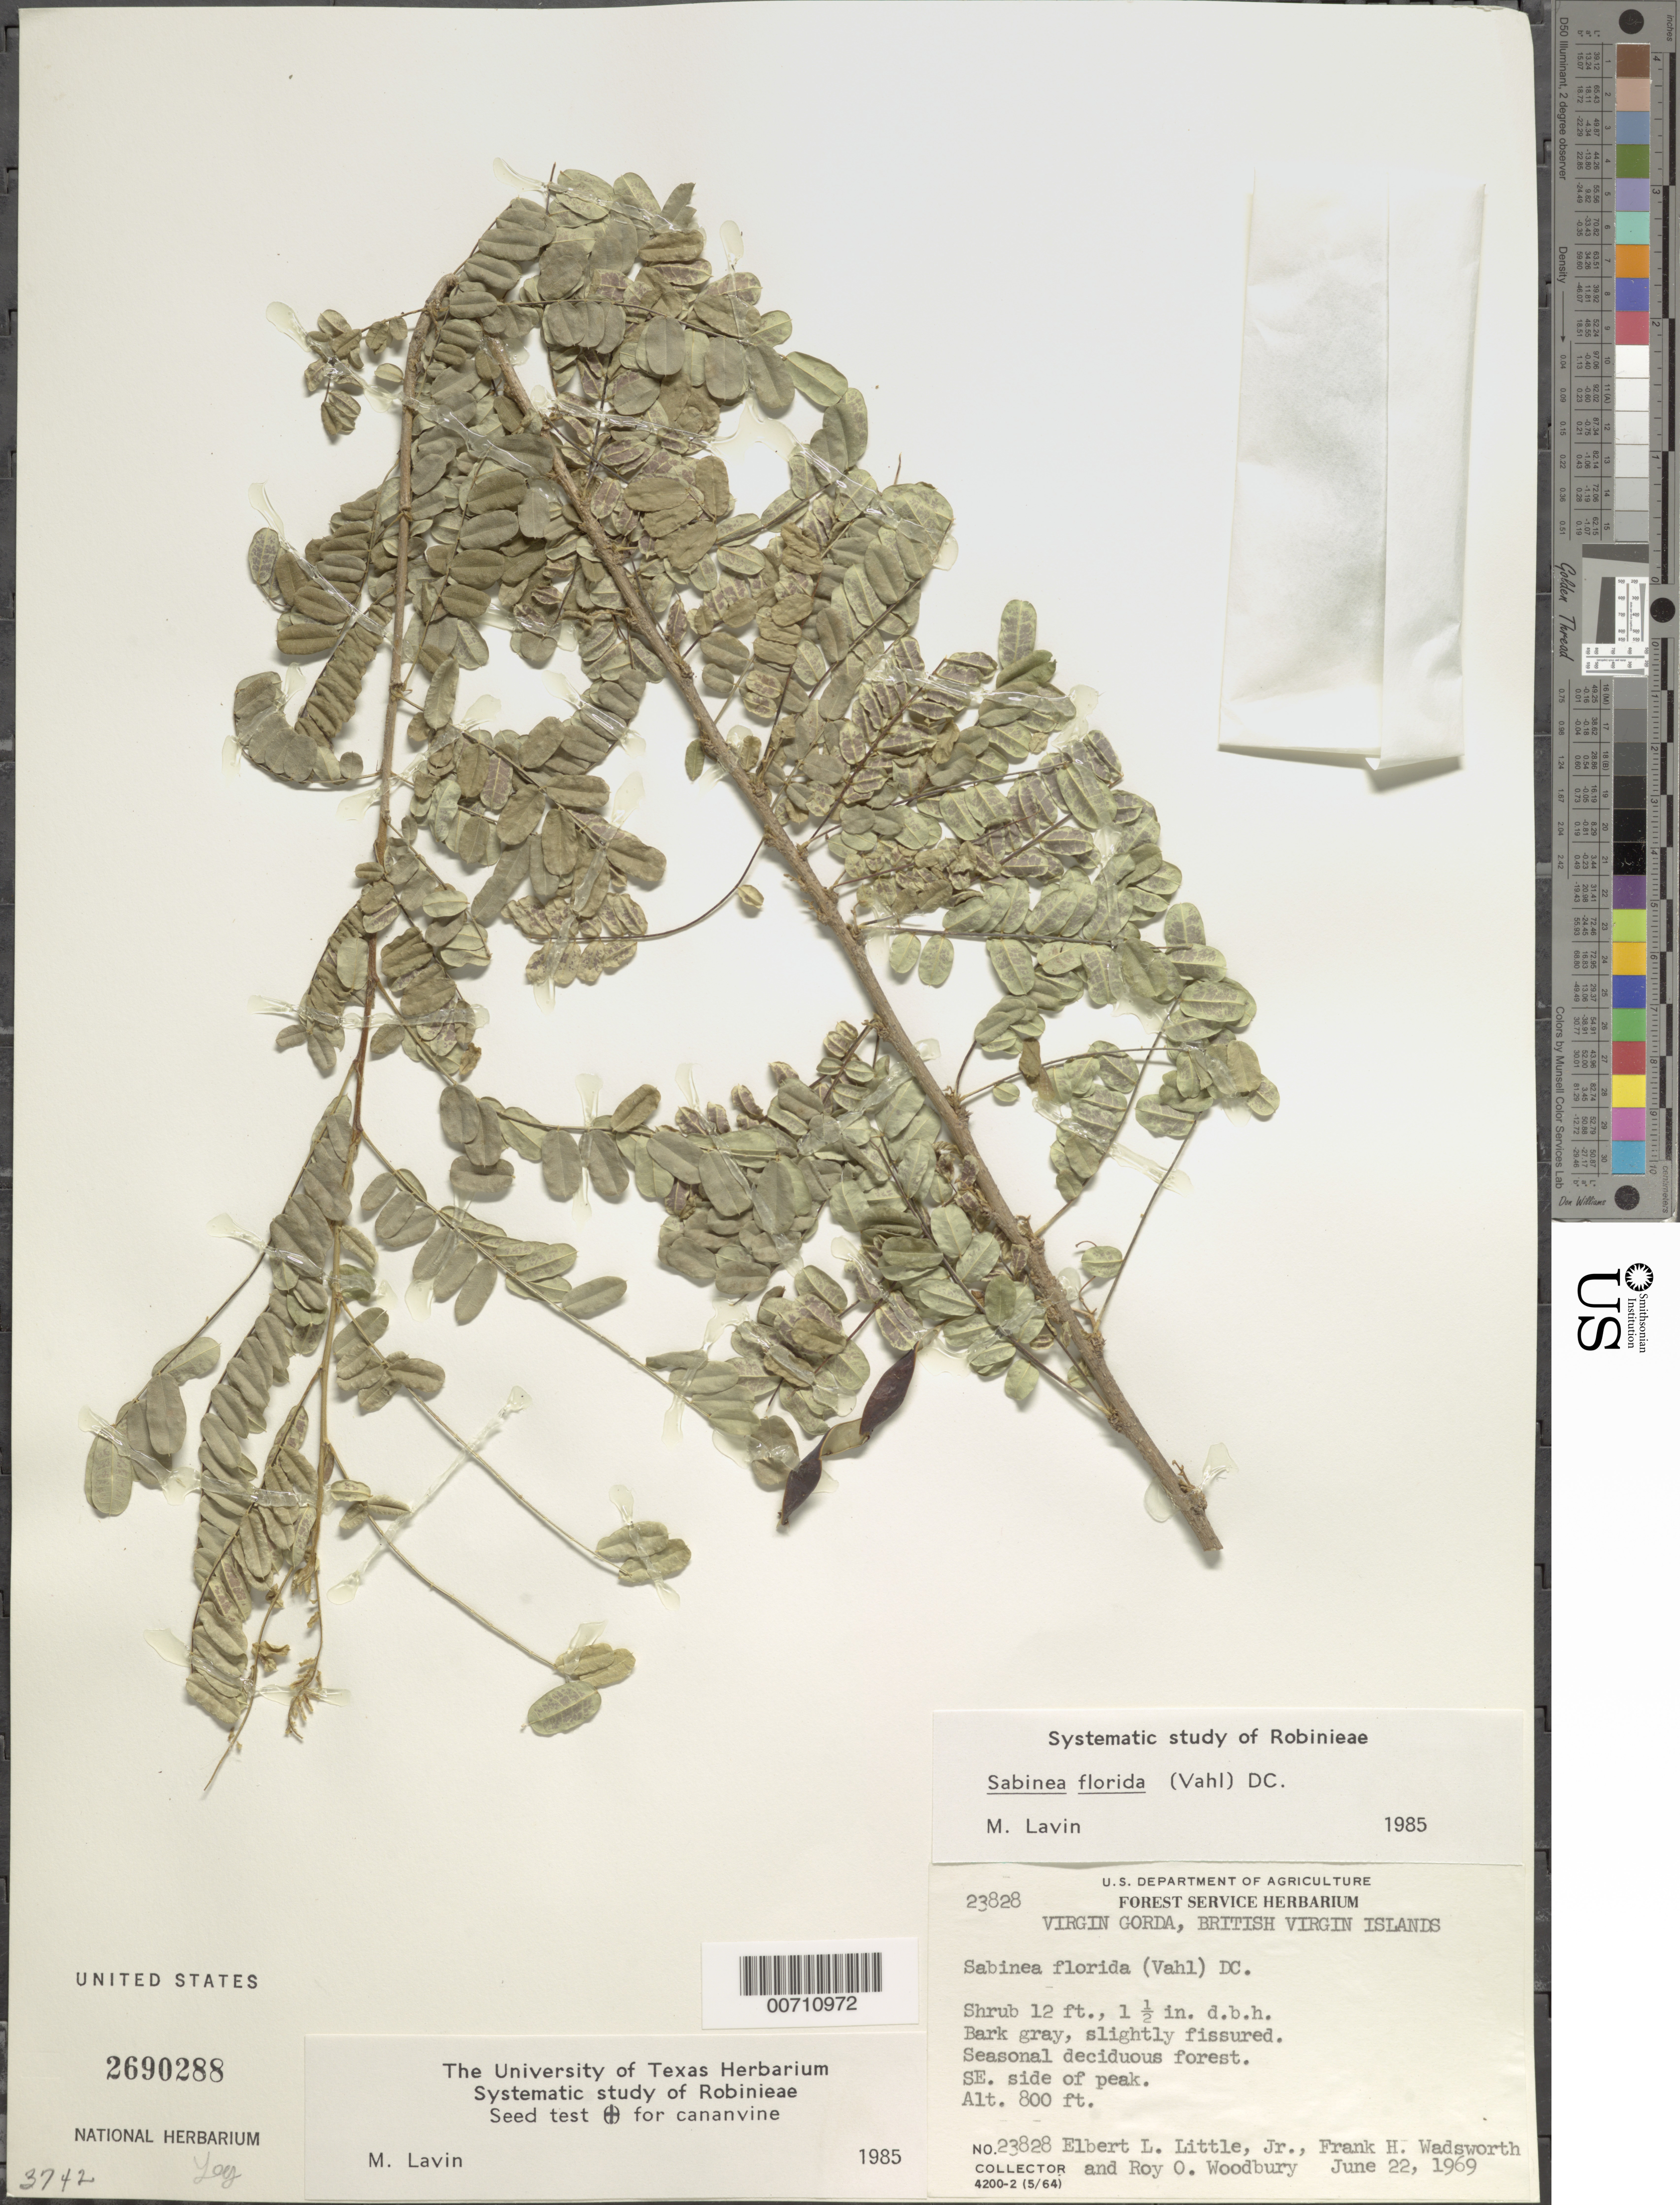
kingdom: Plantae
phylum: Tracheophyta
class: Magnoliopsida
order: Fabales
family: Fabaceae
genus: Poitea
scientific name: Poitea florida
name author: (Vahl) Lavin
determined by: Strong, Mark T., (BOT), Smithsonian Institution - National Museum of Natural History (UNITED STATES)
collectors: E. L. Little, F. Wadsworth & R. O. Woodbury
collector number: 23828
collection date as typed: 22 Jun 1969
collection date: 1969-06-22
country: British Virgin Islands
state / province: Virgin Gorda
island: Virgin Gorda Island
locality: SE side of peak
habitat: Seasonal deciduous forest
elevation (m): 244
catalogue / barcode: US 2690288